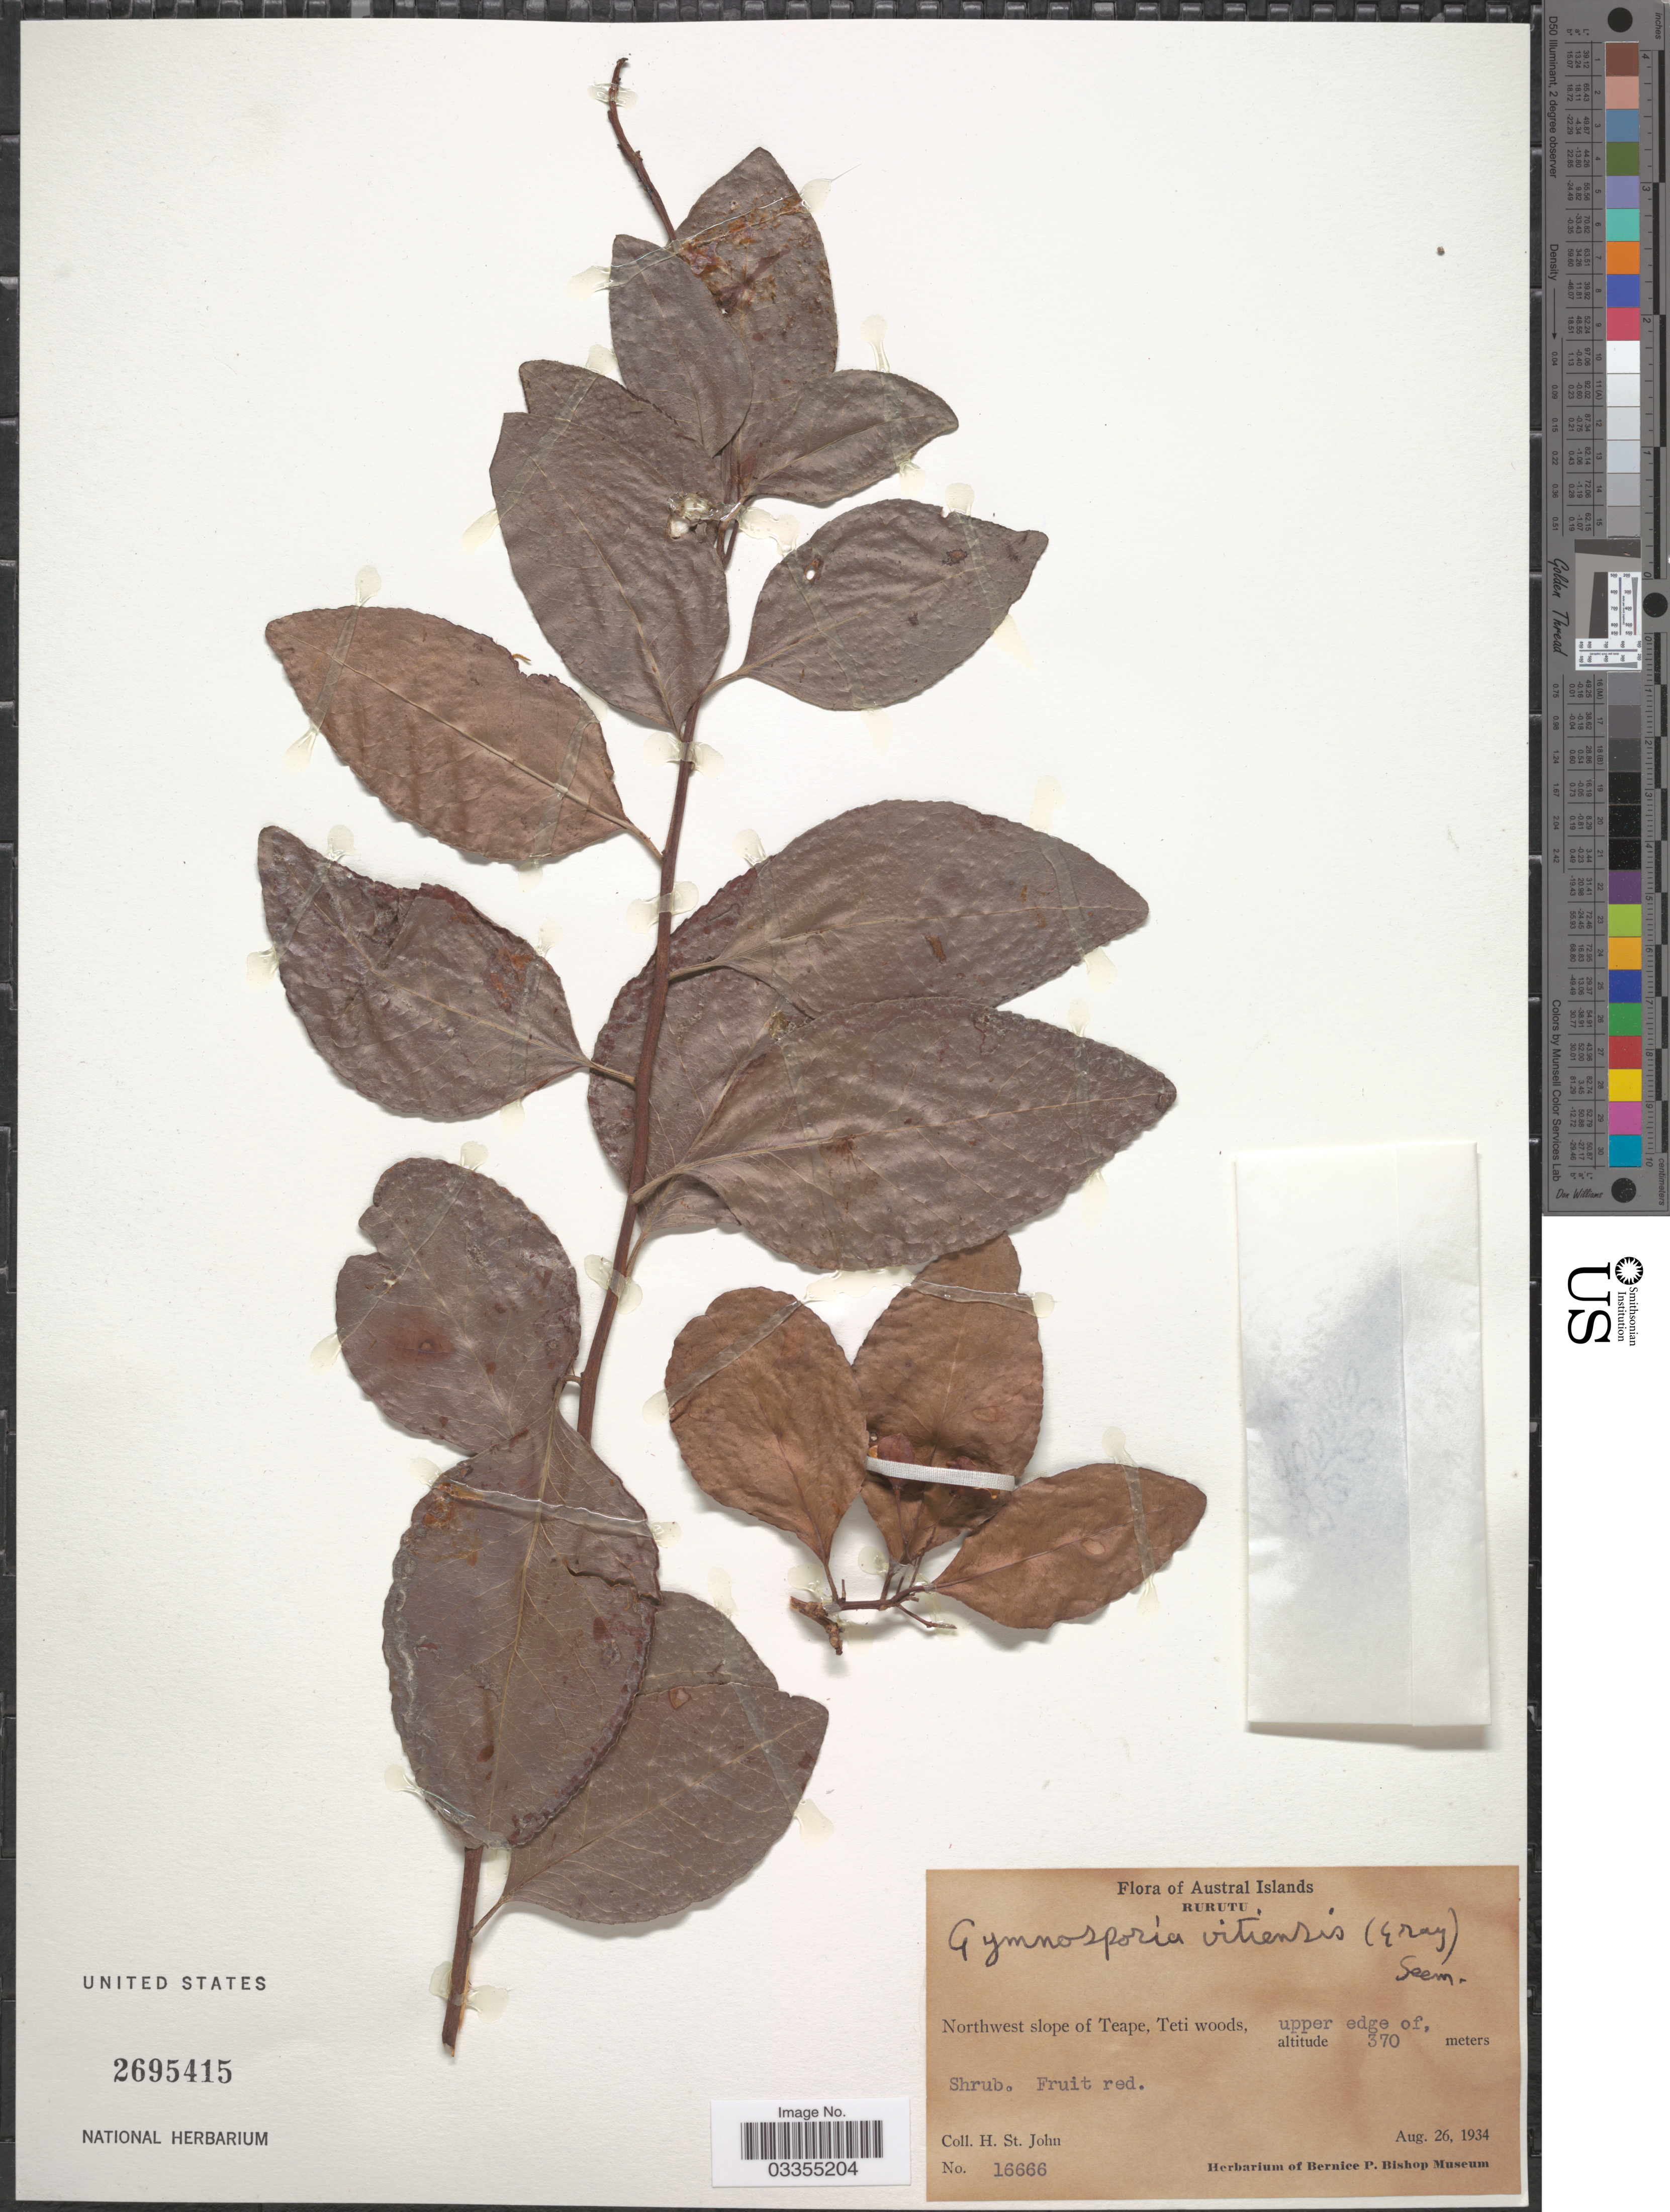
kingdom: Plantae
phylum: Tracheophyta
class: Magnoliopsida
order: Celastrales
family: Celastraceae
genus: Gymnosporia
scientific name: Gymnosporia vitiensis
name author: Seem.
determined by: Wagner, W. L., (BOT), Smithsonian Institution - National Museum of Natural History (UNITED STATES)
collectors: H. St. John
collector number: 16666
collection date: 1934-08-26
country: French Polynesia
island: Rurutu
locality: Austral Islands. Rurutu. Northwest slope of Teape, Teti woods.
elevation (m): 370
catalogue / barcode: US 2695415